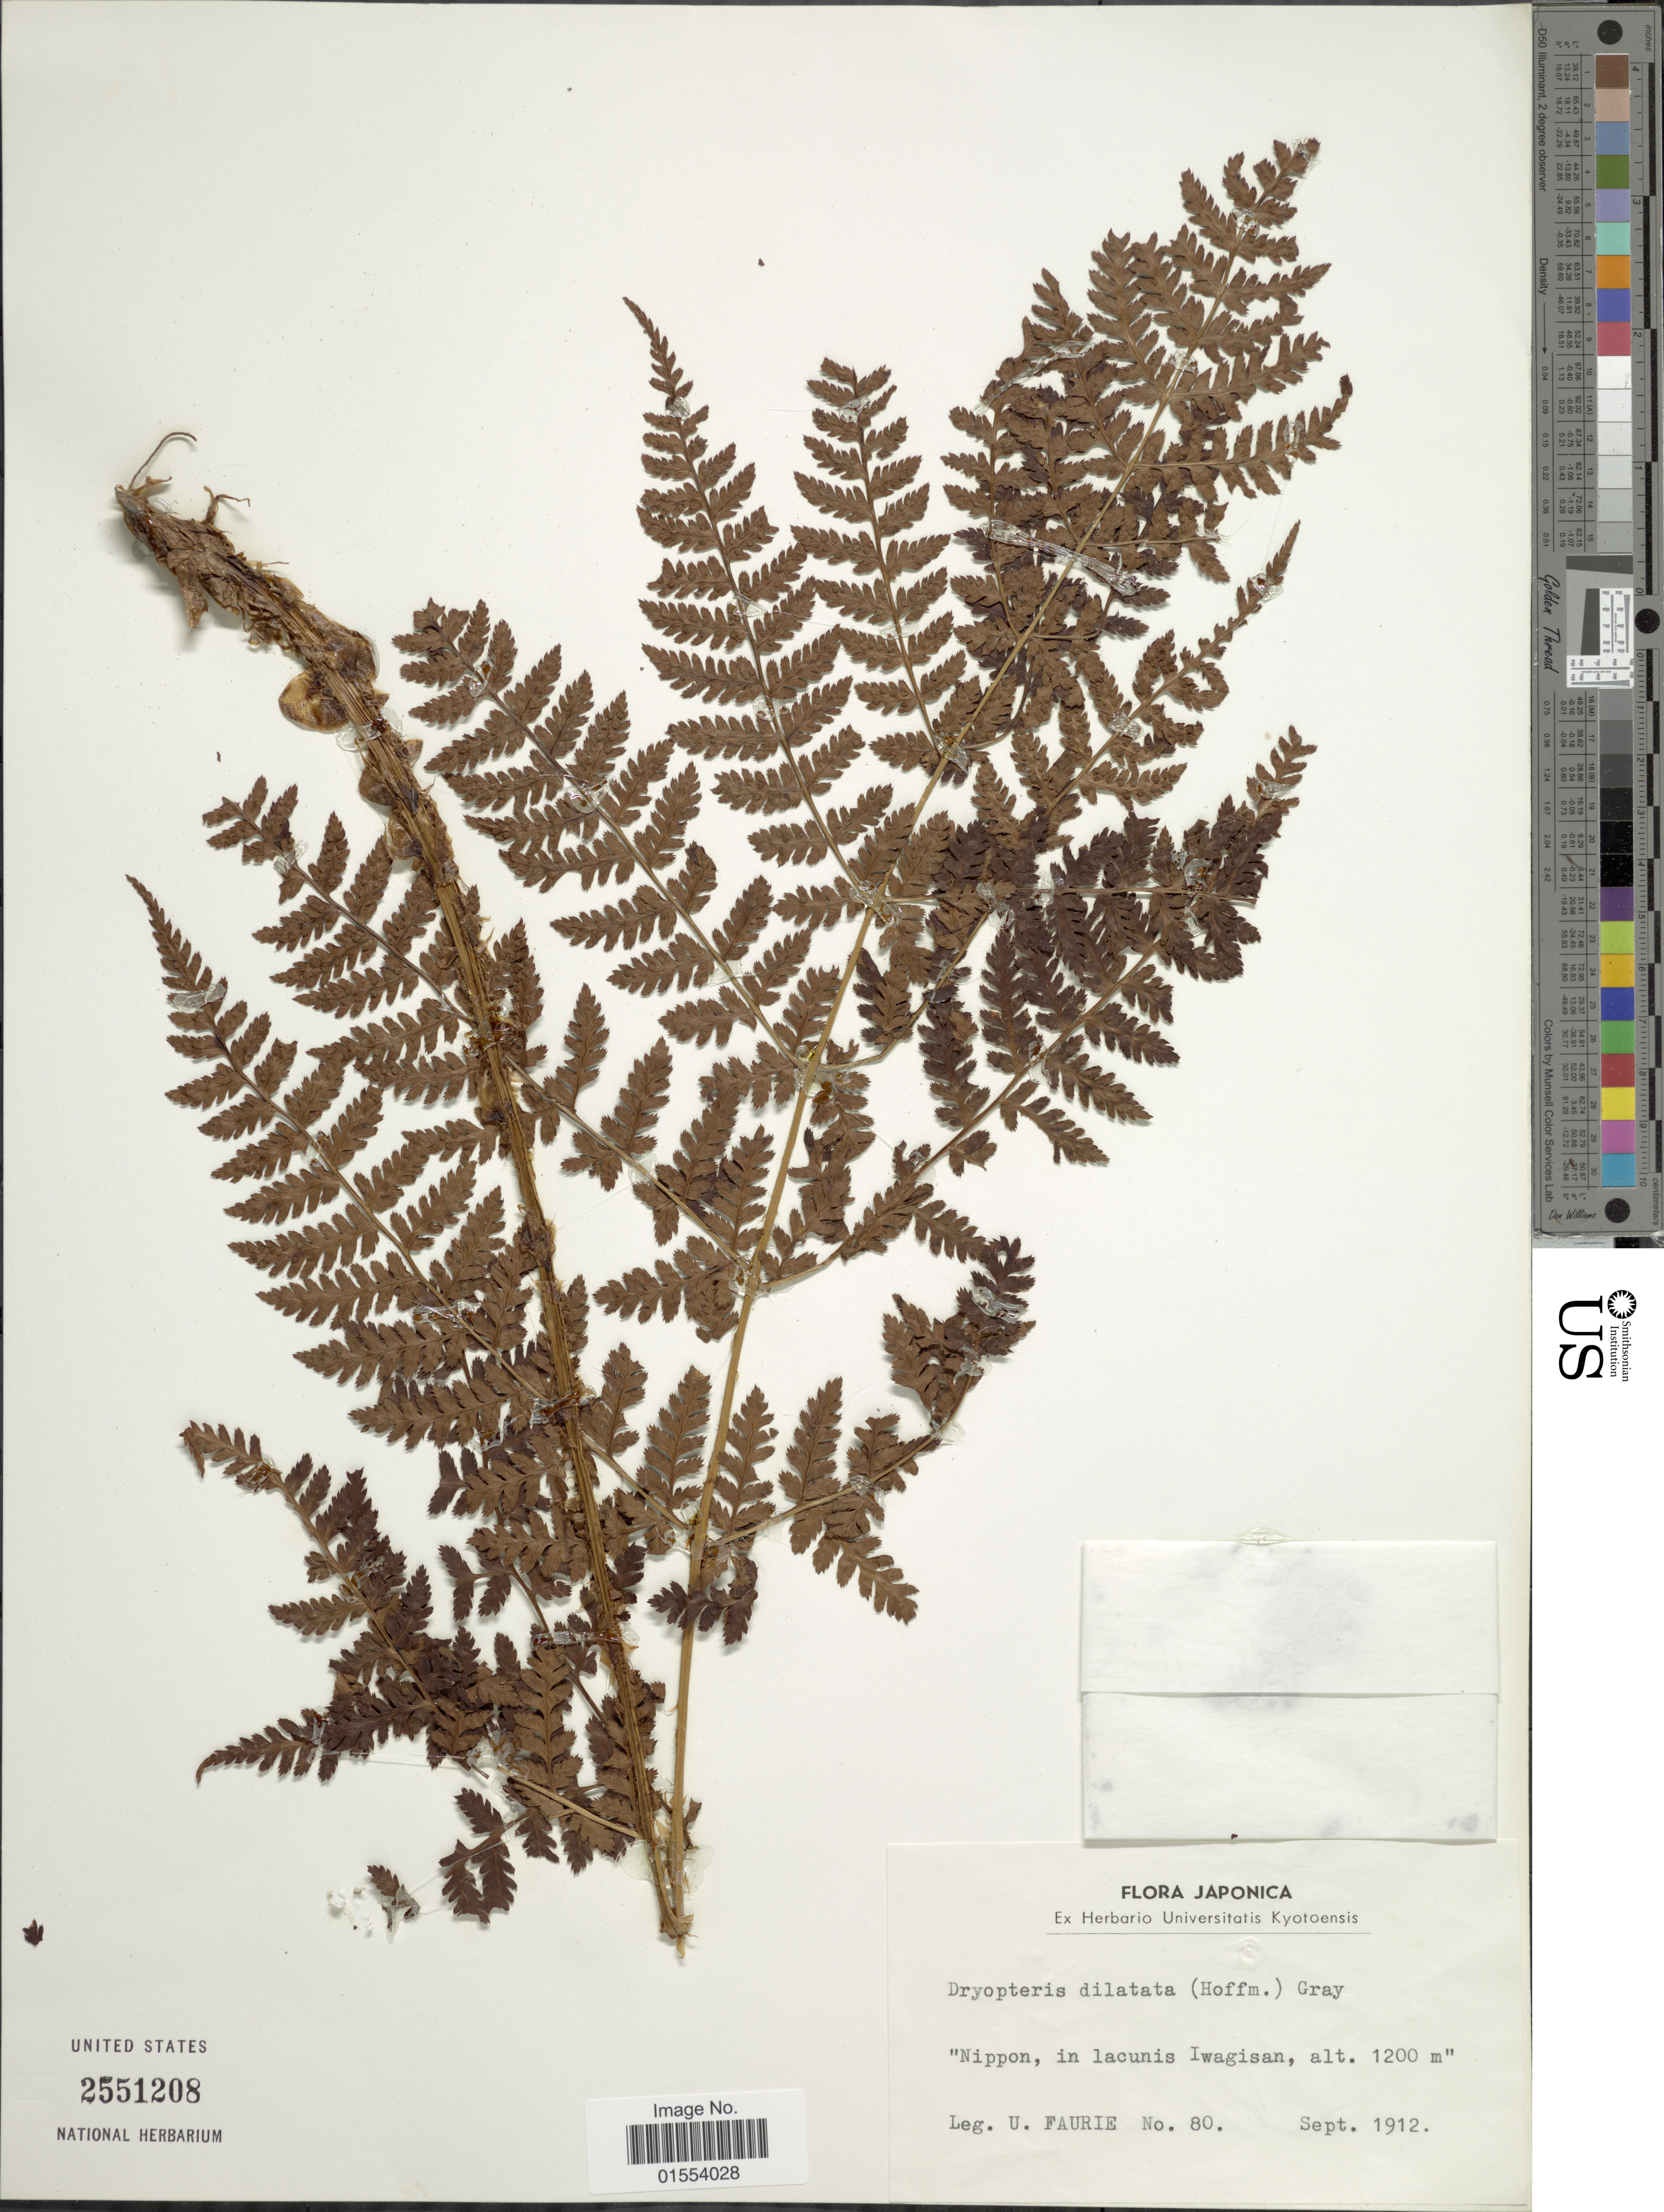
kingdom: Plantae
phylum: Tracheophyta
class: Polypodiopsida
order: Polypodiales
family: Dryopteridaceae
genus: Dryopteris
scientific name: Dryopteris dilatata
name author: (Hoffm.) A. Gray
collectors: U. Faurie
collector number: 80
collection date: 1912-09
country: Japan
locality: Japonica, Nippon. in lacunis Iwagisan.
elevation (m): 1200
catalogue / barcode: US 2551208